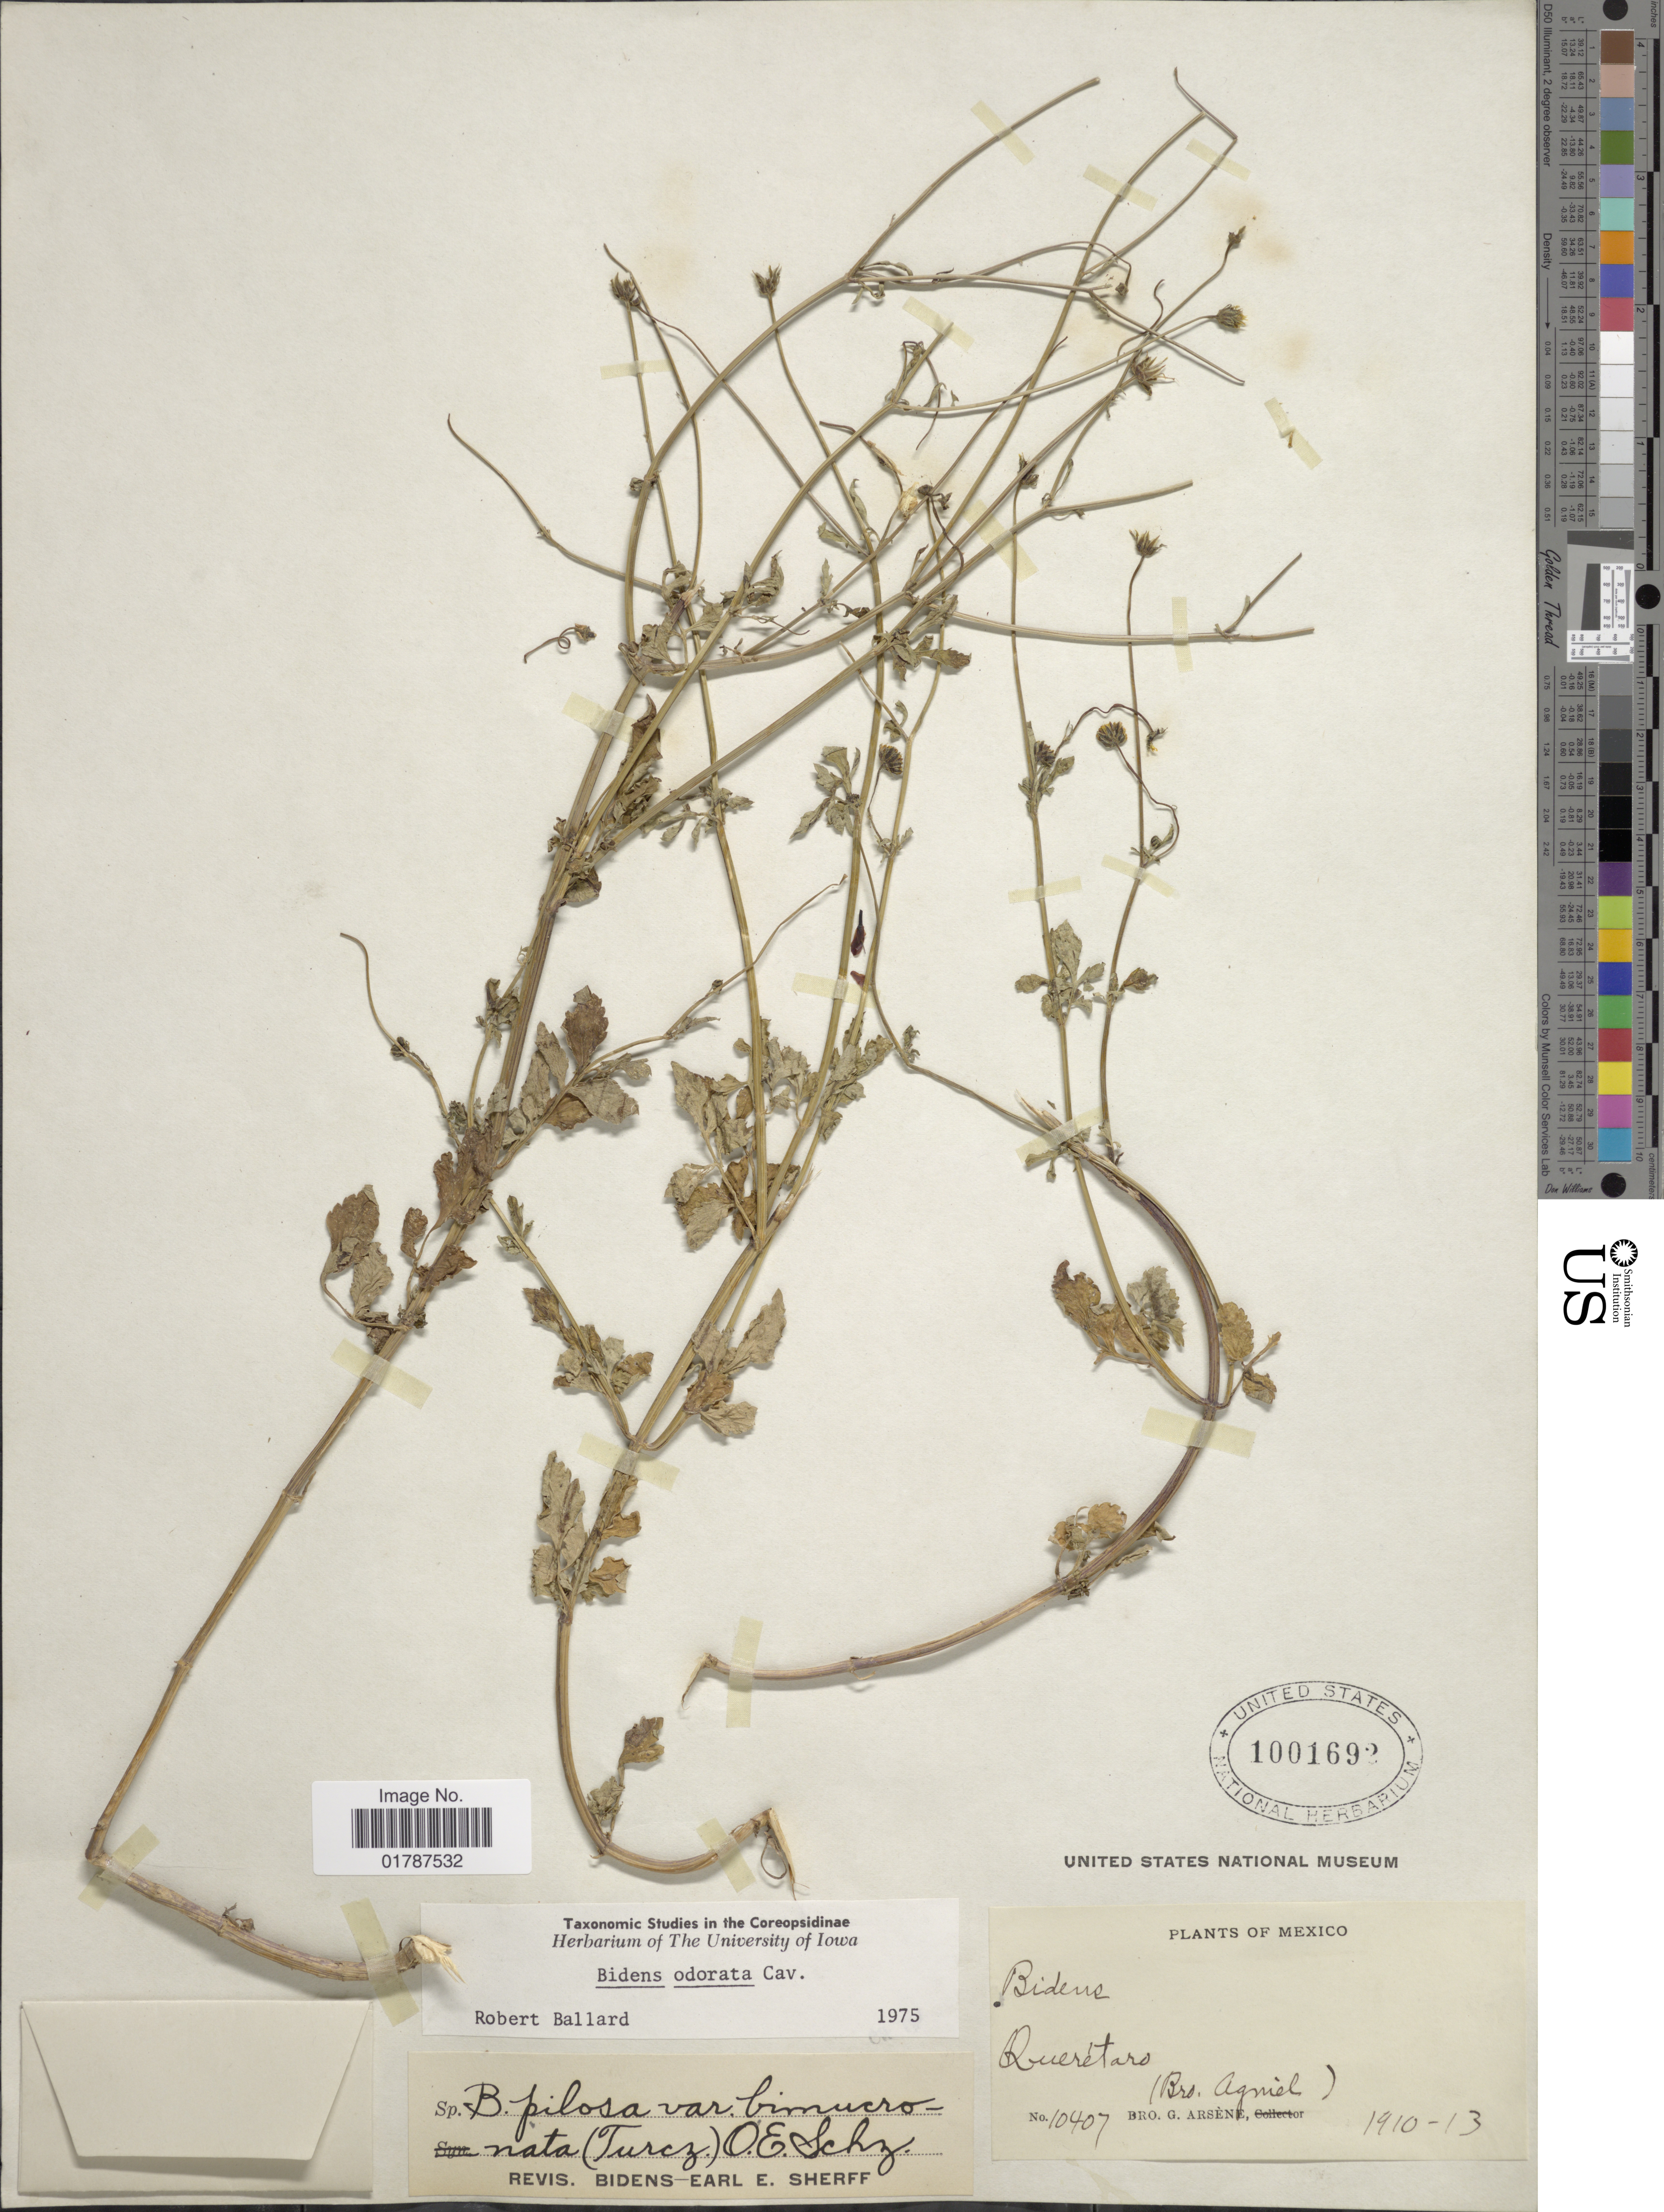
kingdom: Plantae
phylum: Tracheophyta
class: Magnoliopsida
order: Asterales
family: Asteraceae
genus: Bidens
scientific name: Bidens odorata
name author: Cav.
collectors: Bro. Agniel & Bro. G. Arsène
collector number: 10407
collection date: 1910/1913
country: Mexico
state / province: Querétaro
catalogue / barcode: US 1001692